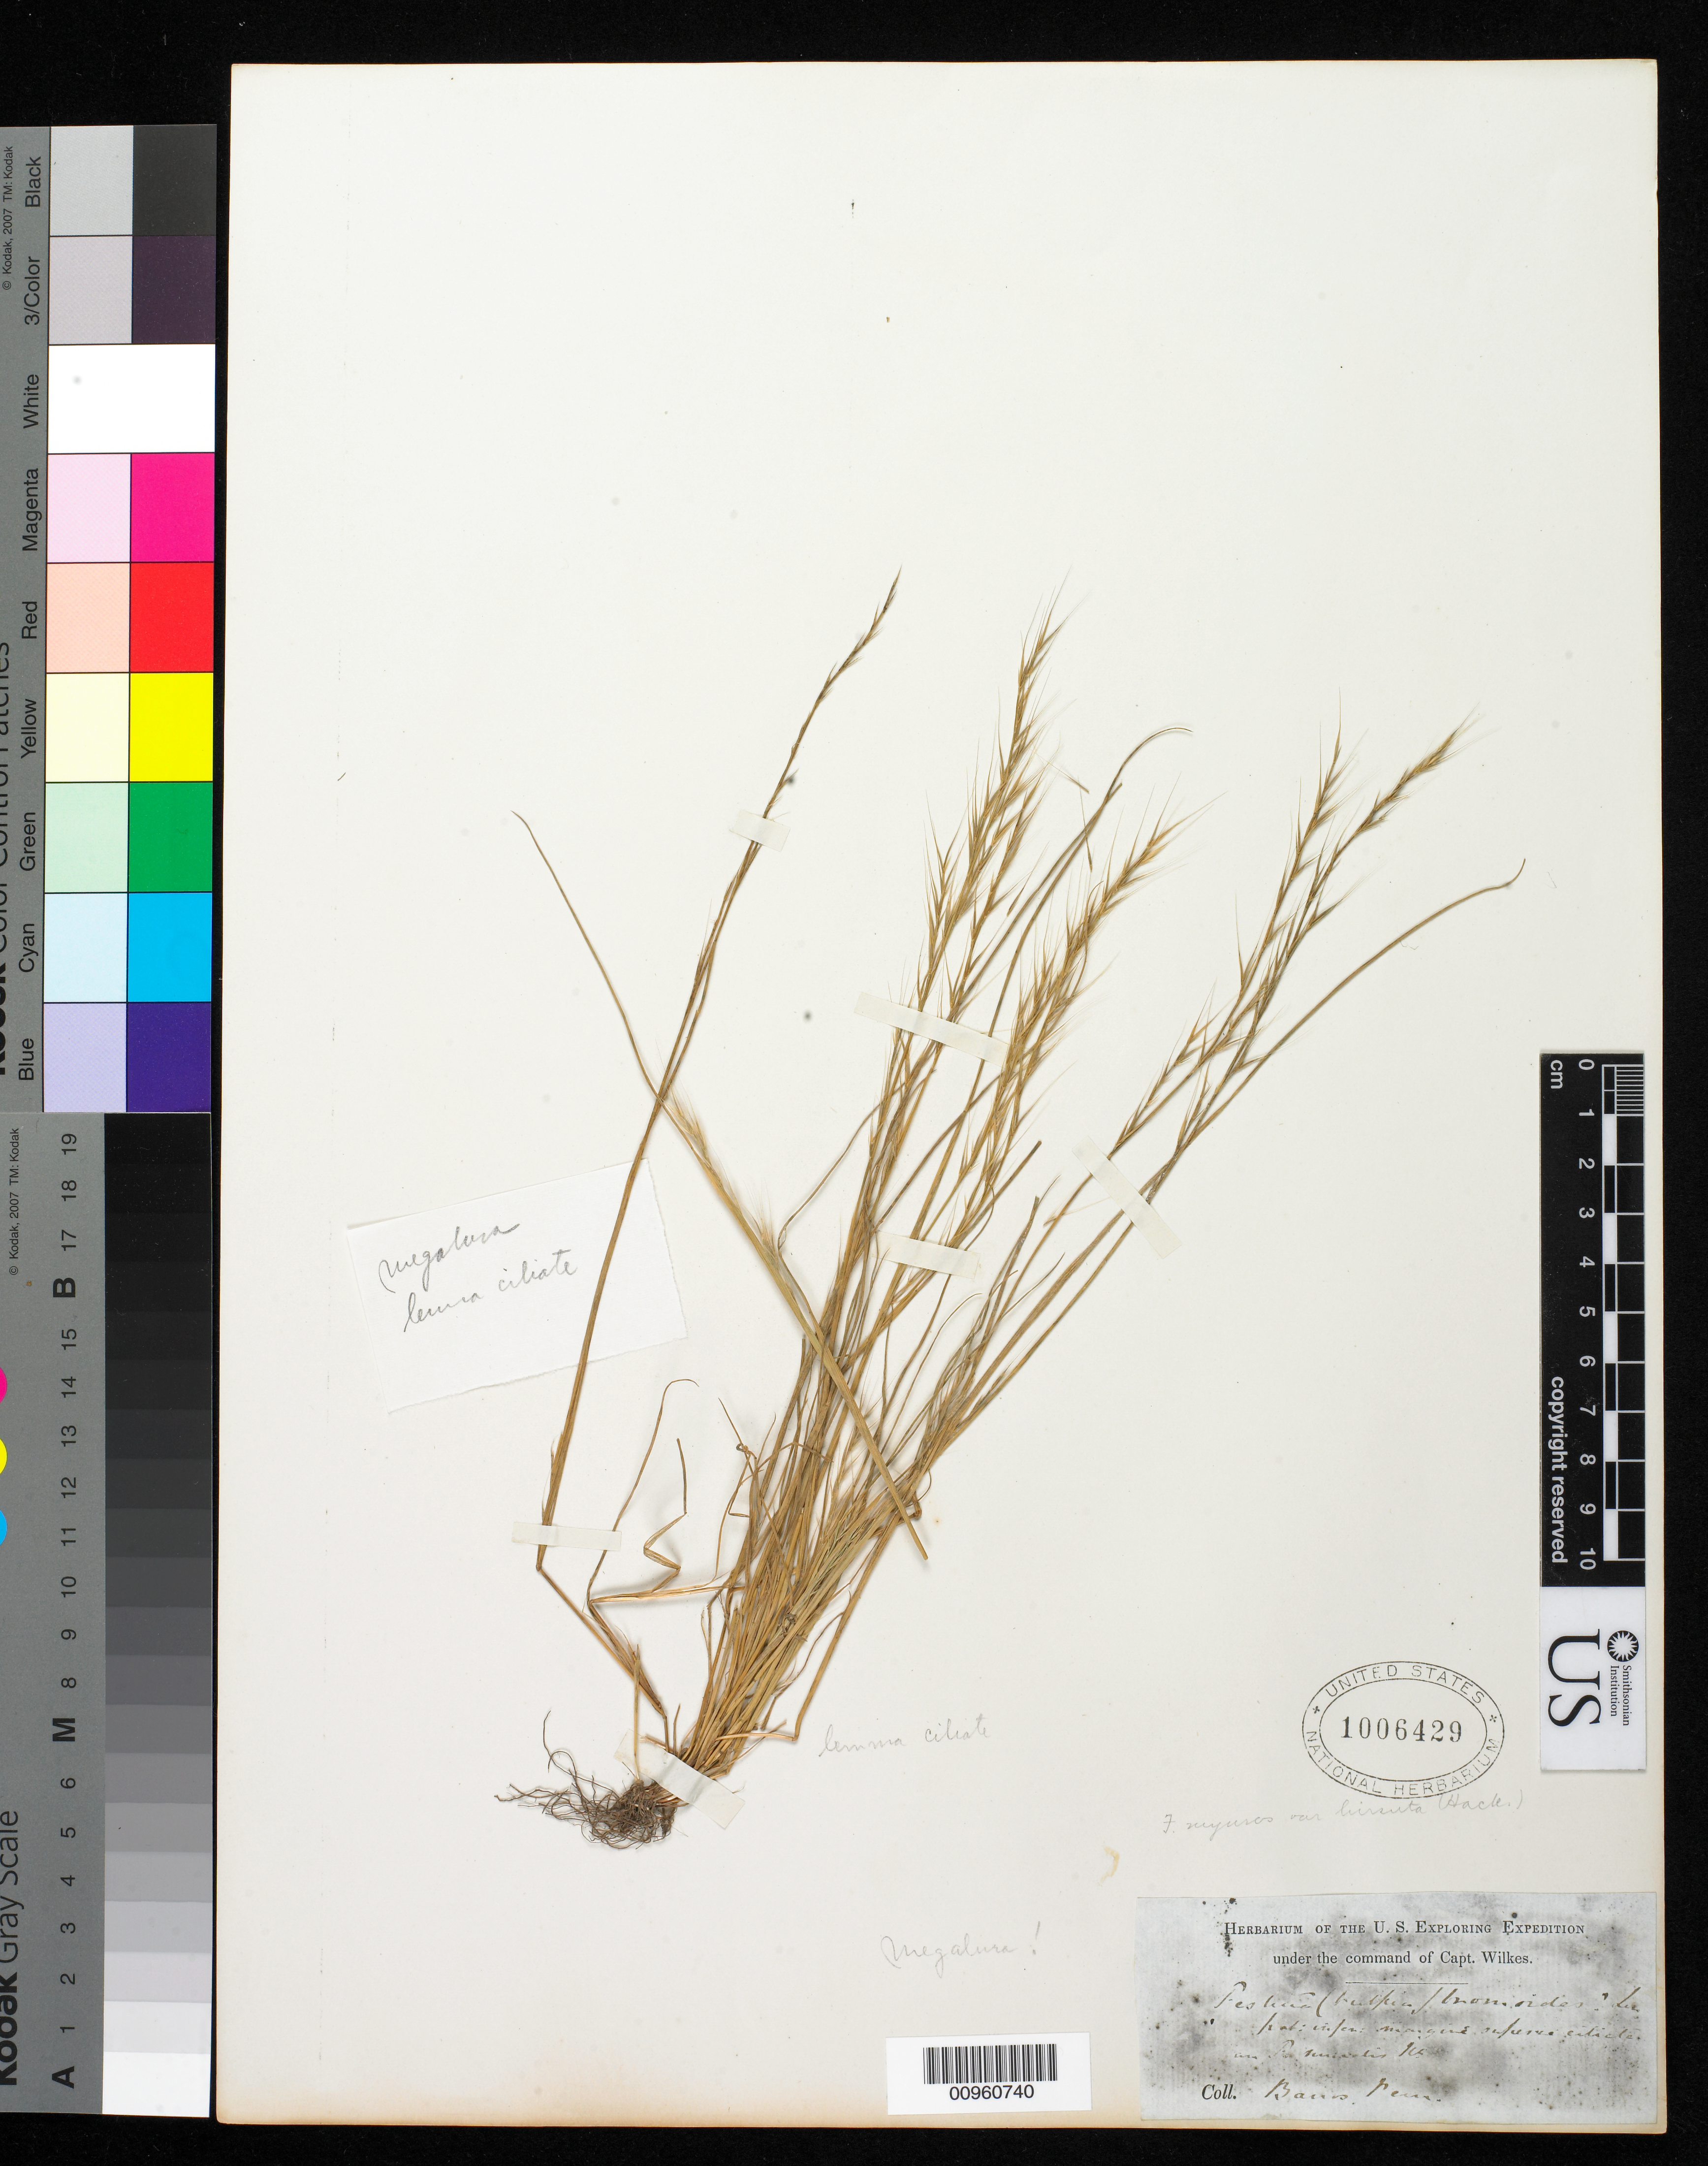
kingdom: Plantae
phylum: Tracheophyta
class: Liliopsida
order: Poales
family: Poaceae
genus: Festuca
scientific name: Festuca megalura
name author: Nutt.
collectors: Wilkes Explor. Exped.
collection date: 1838/1842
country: Peru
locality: Banos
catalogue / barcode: US 1006429